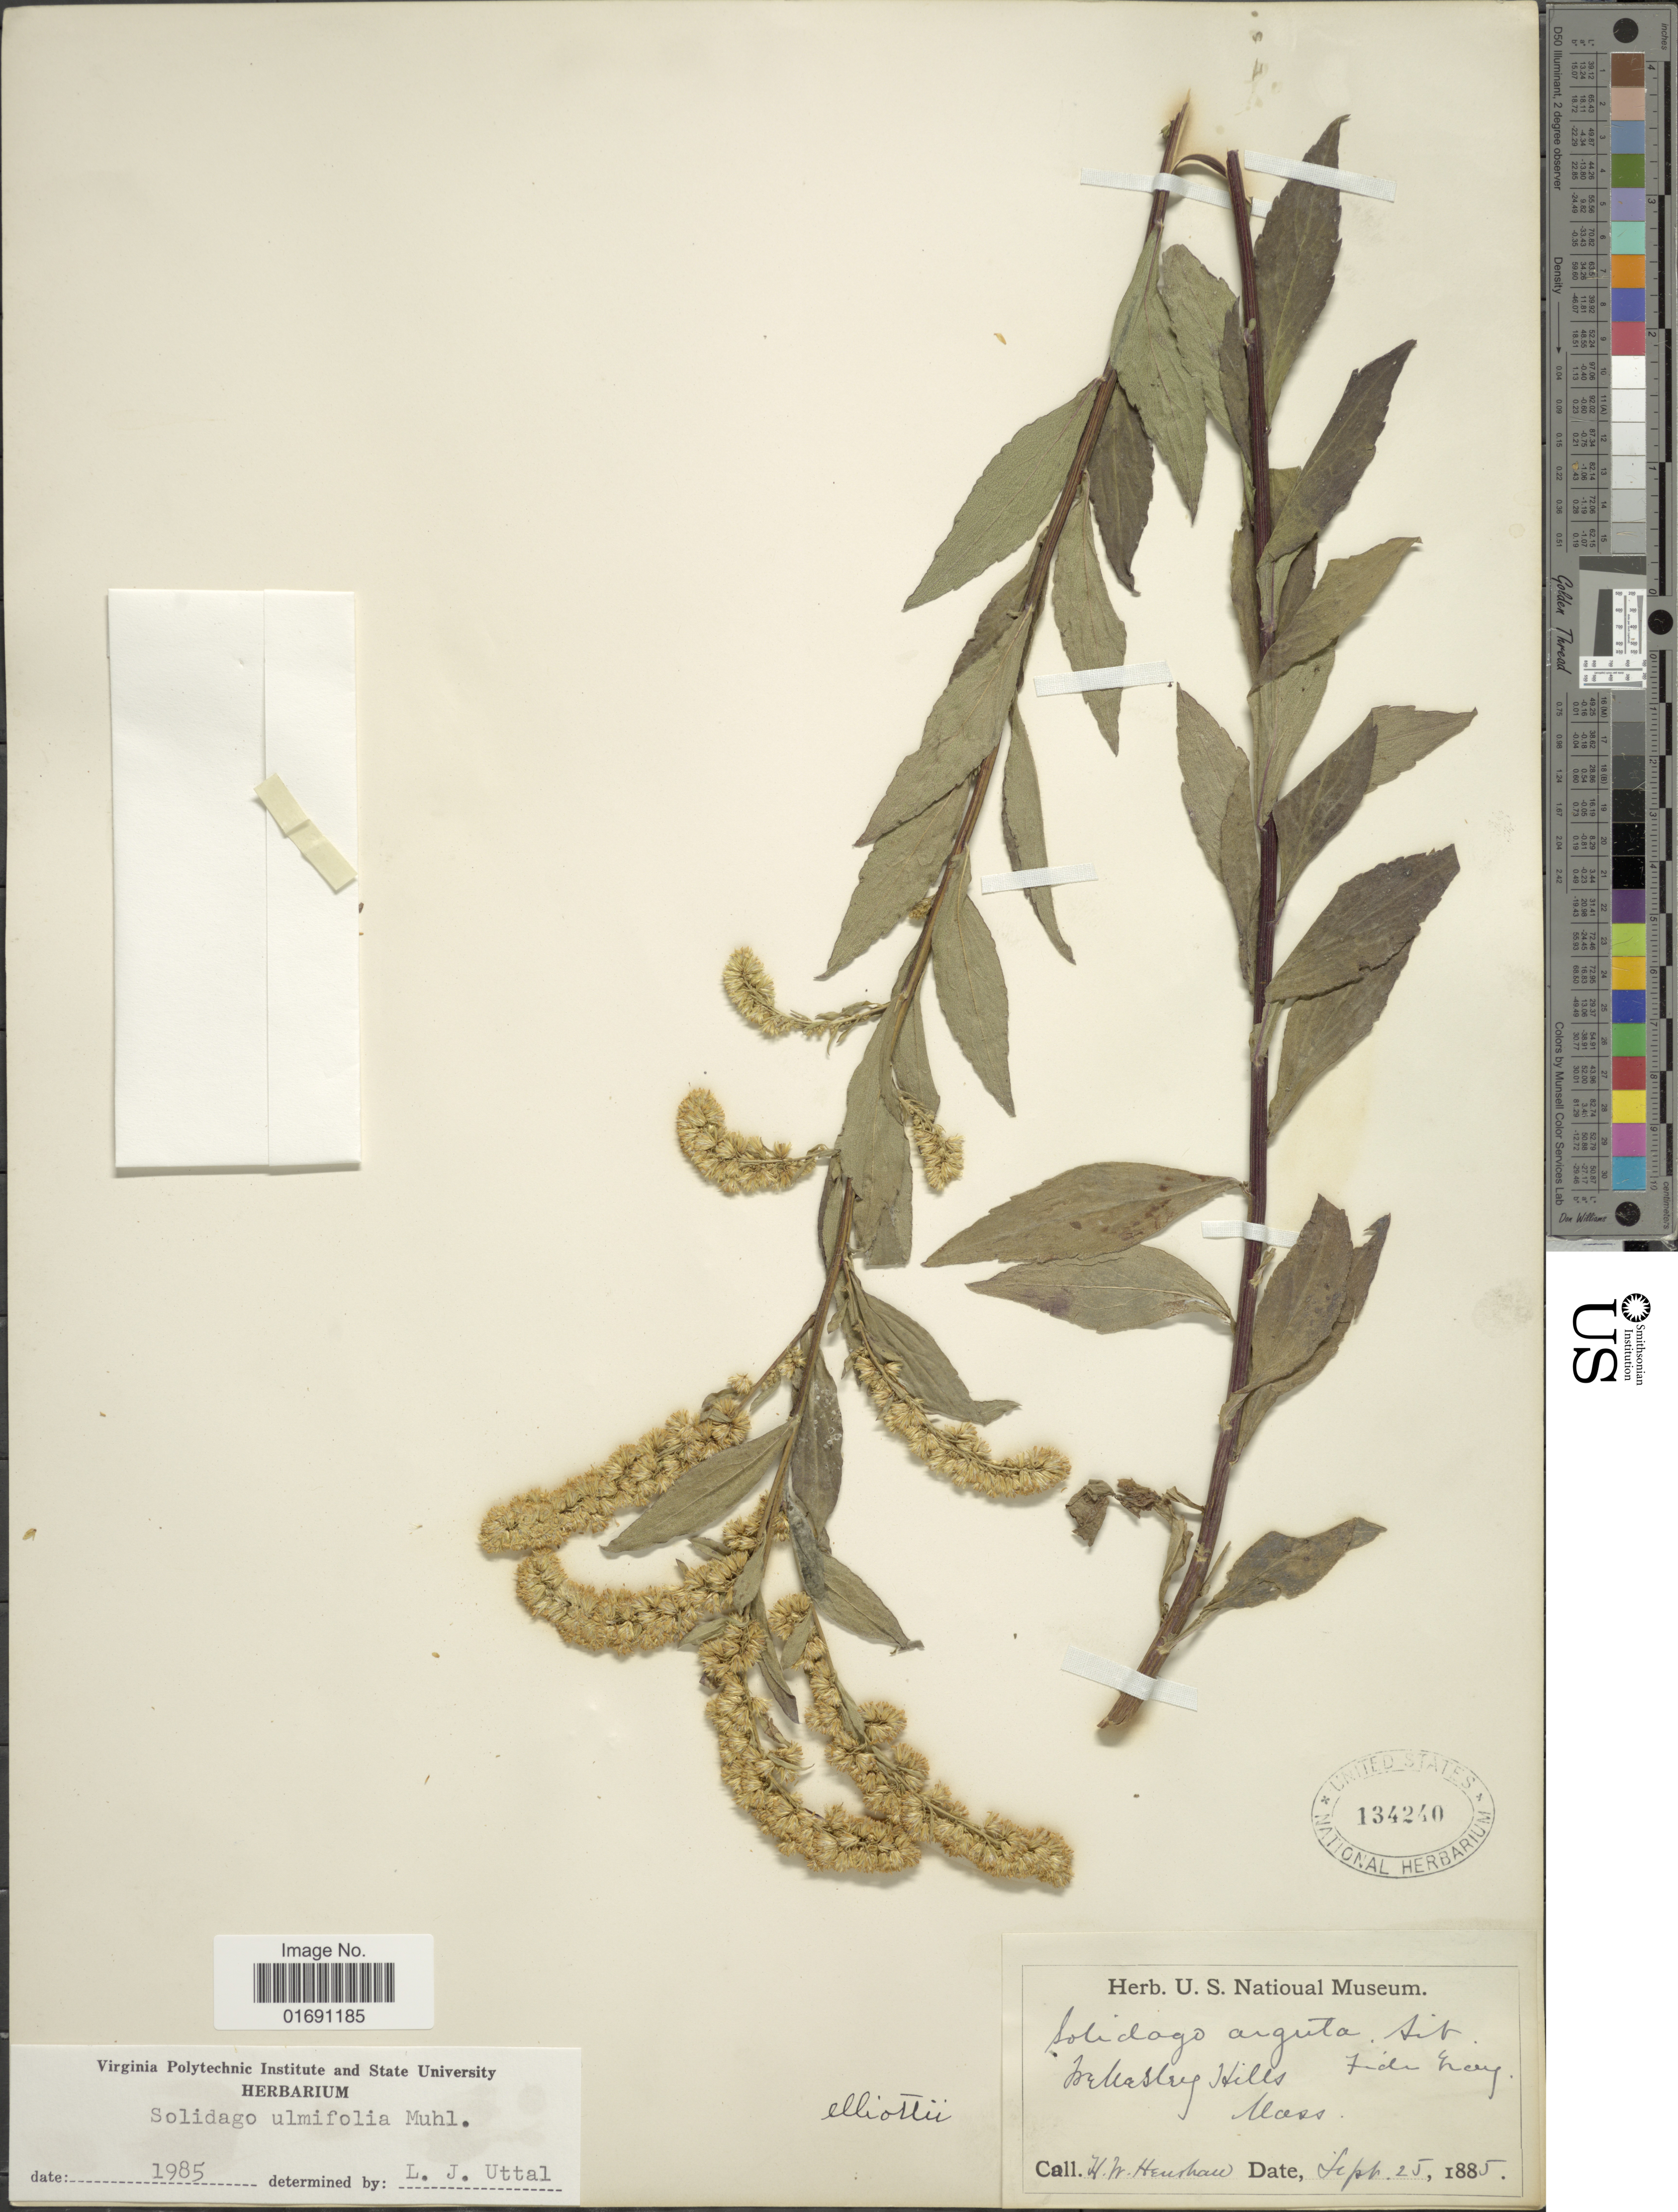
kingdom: Plantae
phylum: Tracheophyta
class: Magnoliopsida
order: Asterales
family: Asteraceae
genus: Solidago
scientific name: Solidago ulmifolia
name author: Muhl. ex Willd.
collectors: H. Henshaw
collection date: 1885-09-25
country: United States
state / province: Massachusetts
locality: Wellesley Hills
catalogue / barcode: US 134240